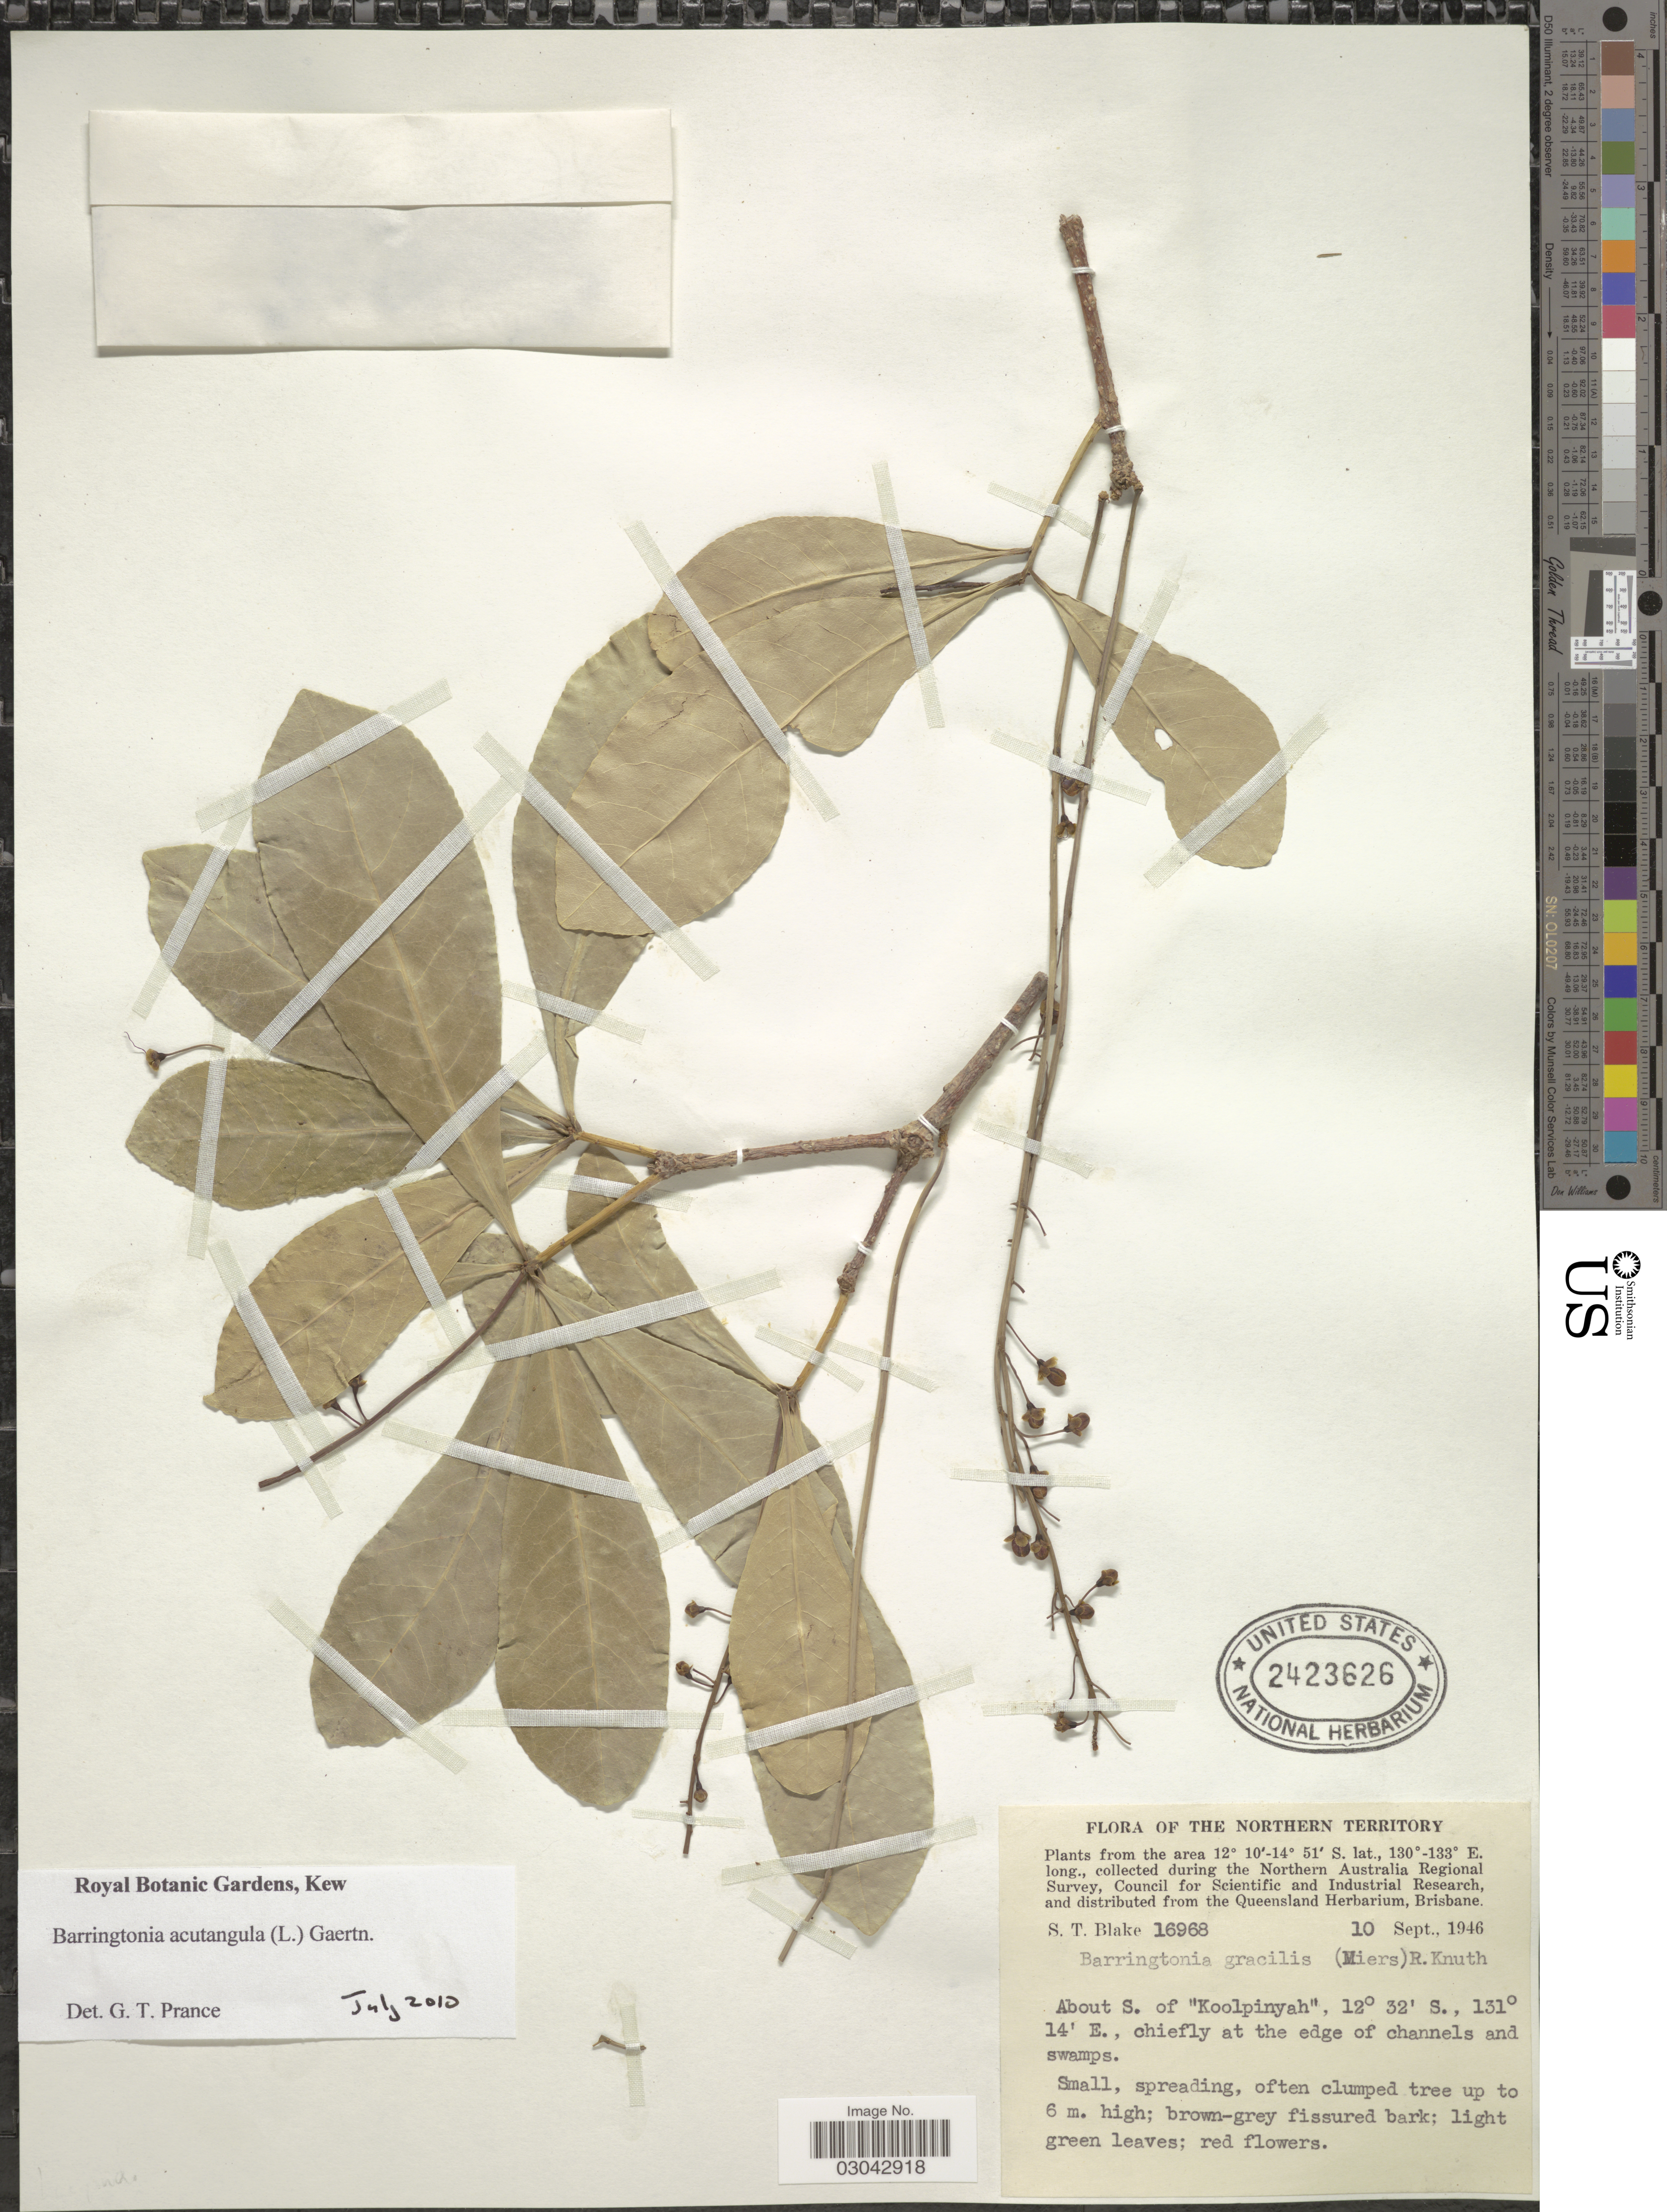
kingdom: Plantae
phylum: Tracheophyta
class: Magnoliopsida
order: Ericales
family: Lecythidaceae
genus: Barringtonia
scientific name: Barringtonia acutangula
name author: (L.) Gaertn.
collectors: S. T. Blake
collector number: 16968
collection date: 1946-09-10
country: Australia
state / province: Northern Territory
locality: About S. of "Koolpinyah".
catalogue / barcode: US 2423626